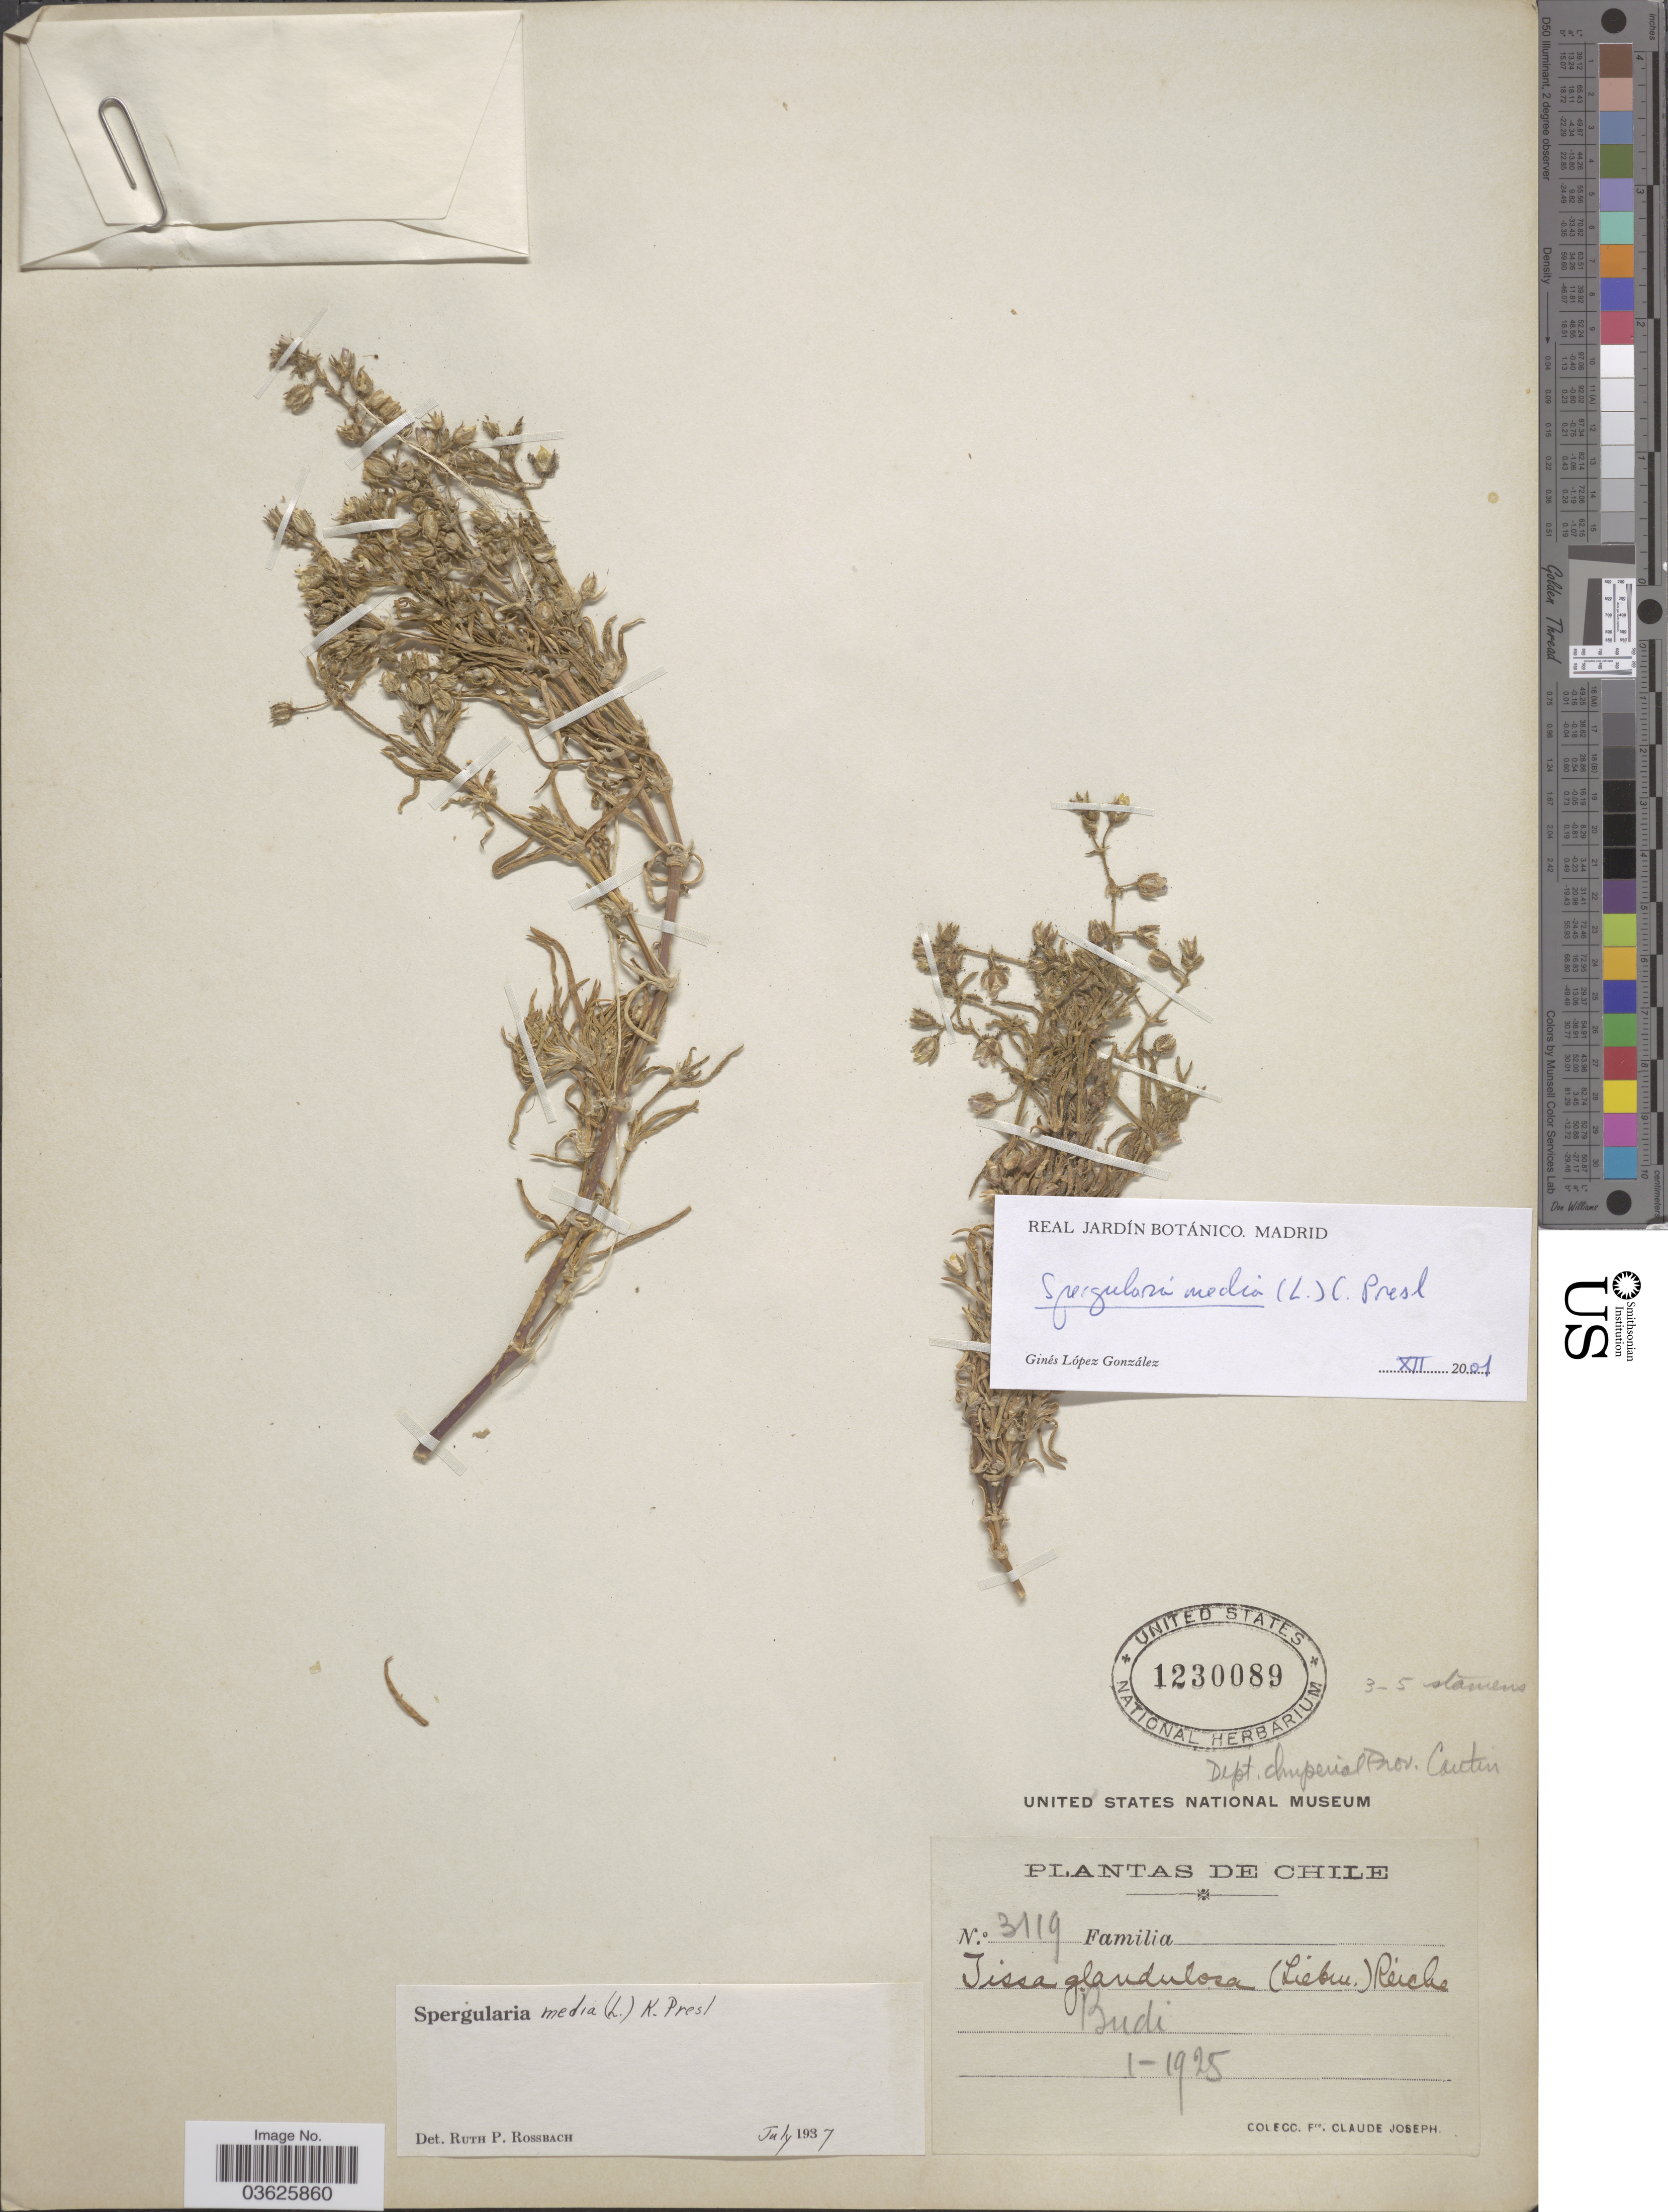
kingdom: Plantae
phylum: Tracheophyta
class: Magnoliopsida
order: Caryophyllales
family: Caryophyllaceae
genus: Spergularia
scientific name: Spergularia media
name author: (L.) C. Presl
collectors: Frere Claude Joseph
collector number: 3119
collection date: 1925-01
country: Chile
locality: Budi.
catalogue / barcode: US 1230089